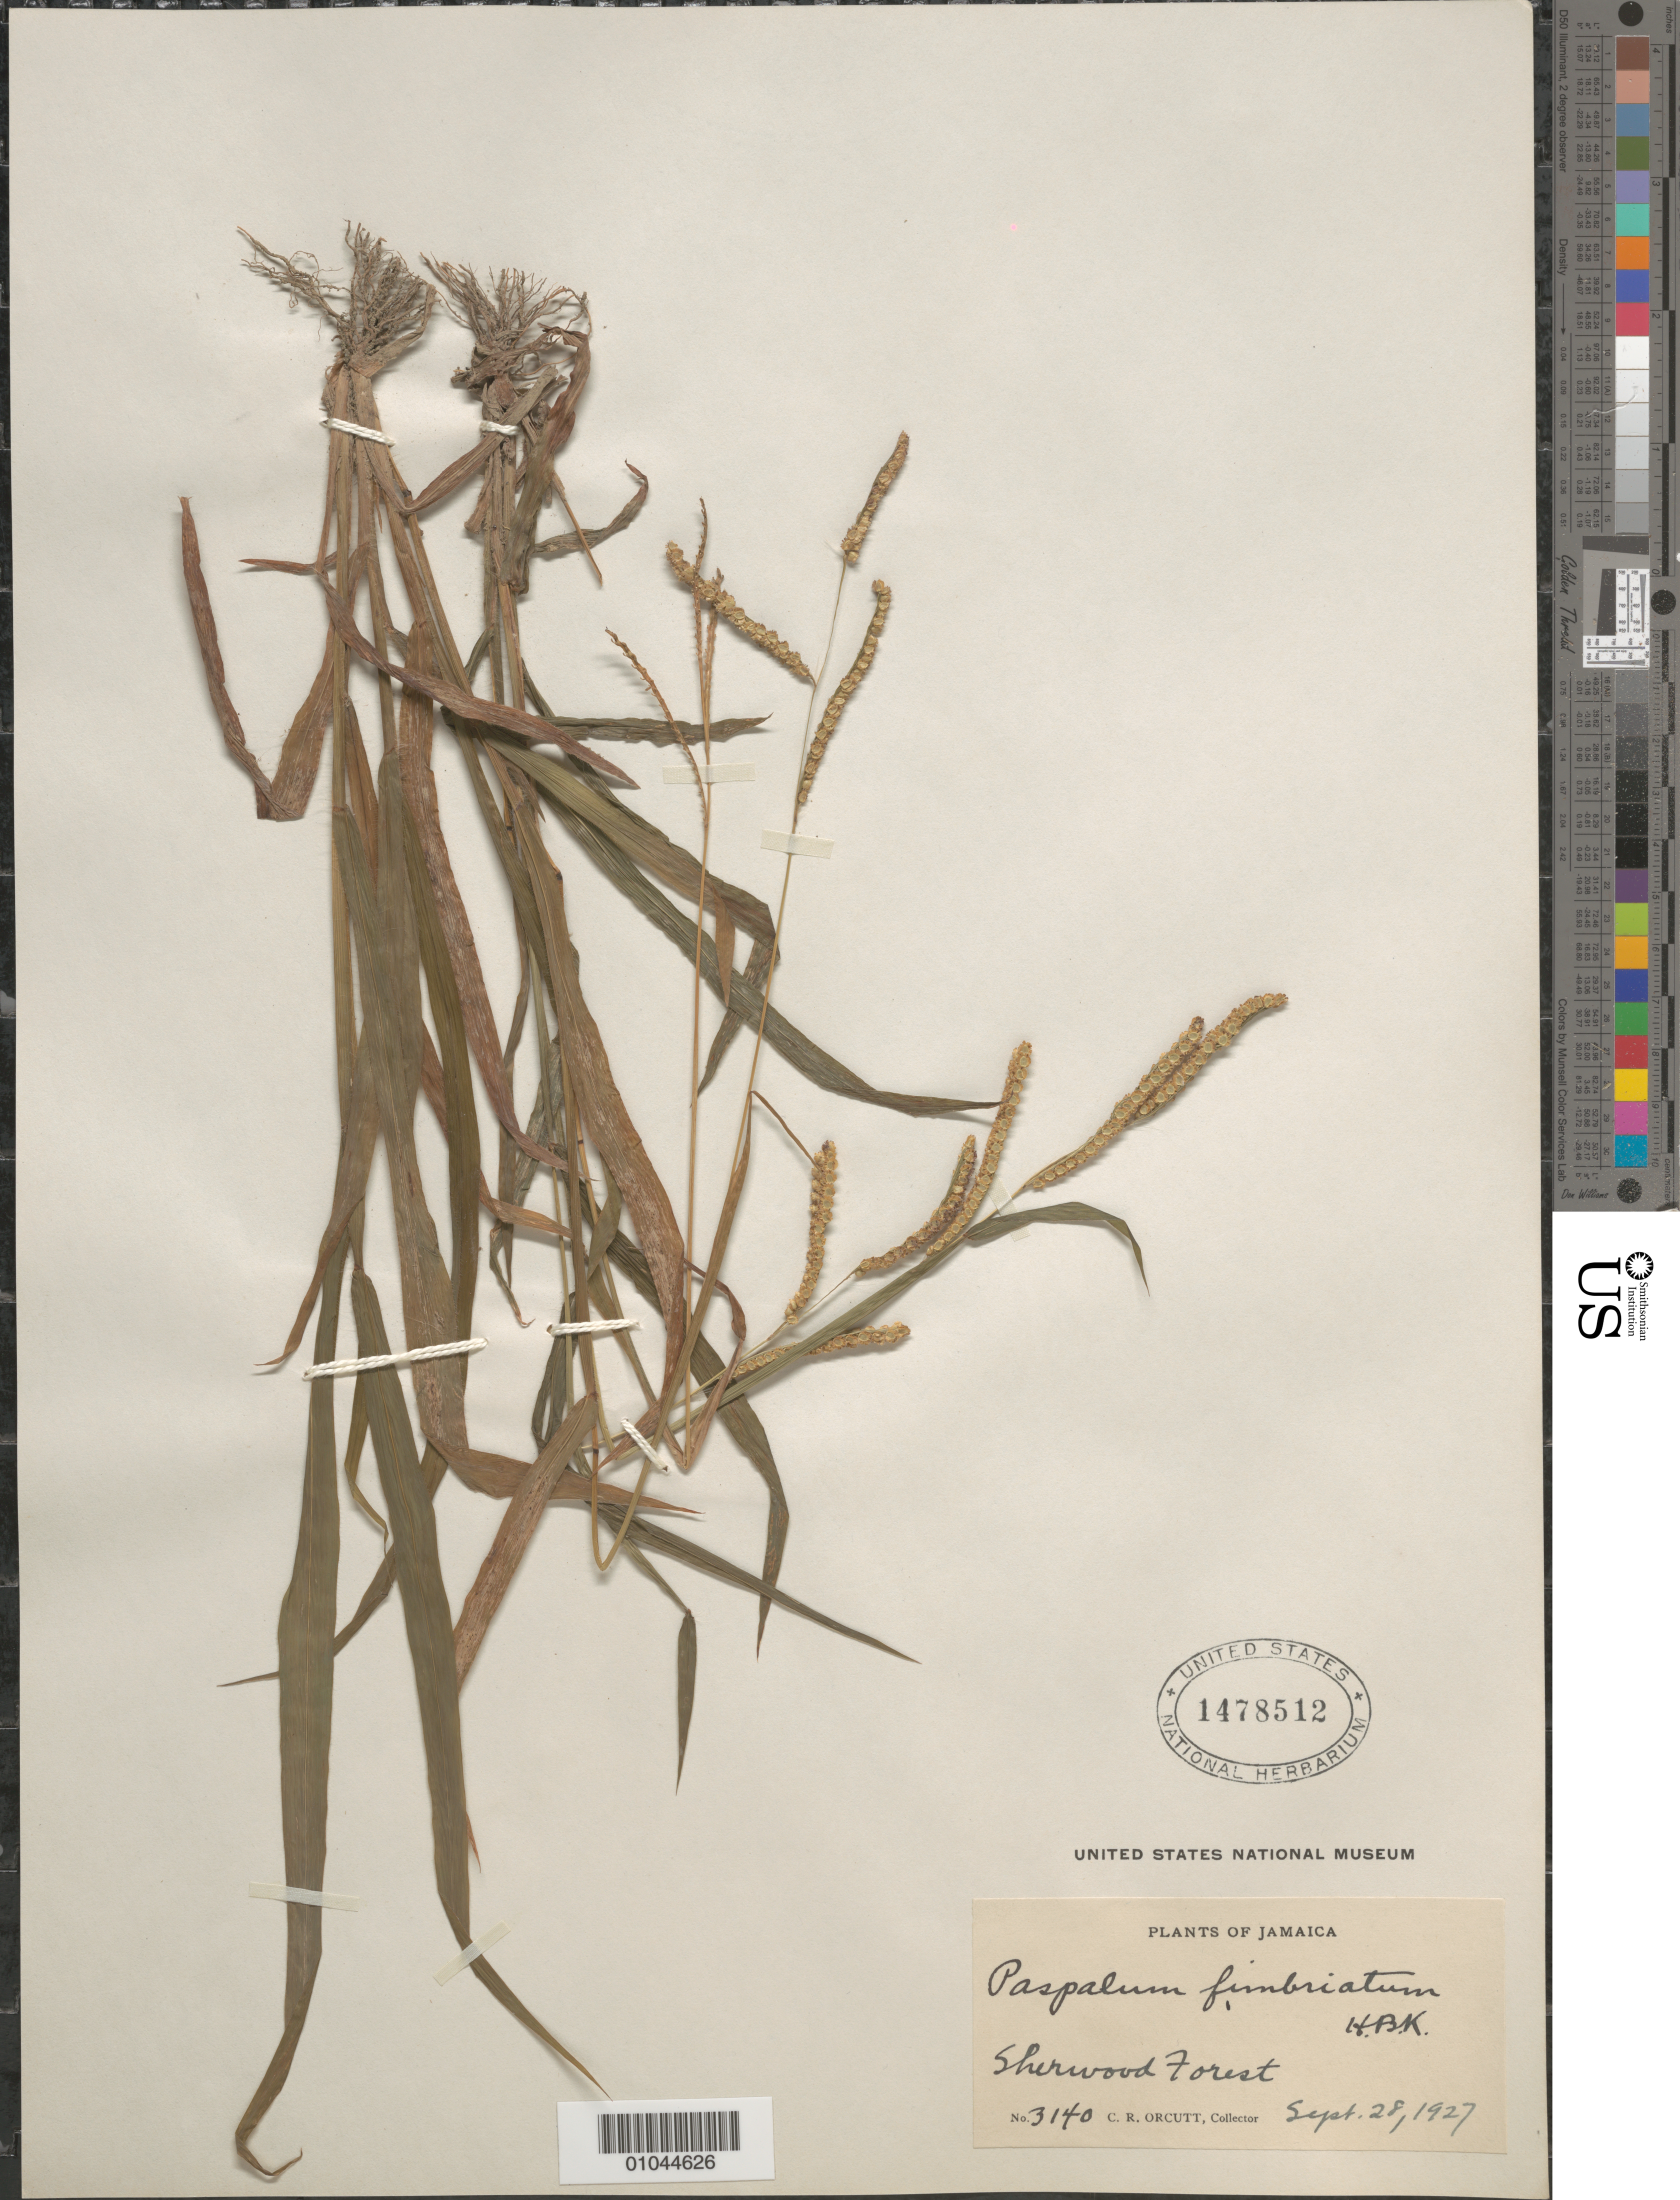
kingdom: Plantae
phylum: Tracheophyta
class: Liliopsida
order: Poales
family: Poaceae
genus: Paspalum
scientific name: Paspalum fimbriatum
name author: Kunth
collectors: C. R. Orcutt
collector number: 3140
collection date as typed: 28 Sep 1927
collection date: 1927-09-28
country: Jamaica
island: Jamaica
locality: Sherwood Forest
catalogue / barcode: US 1478512